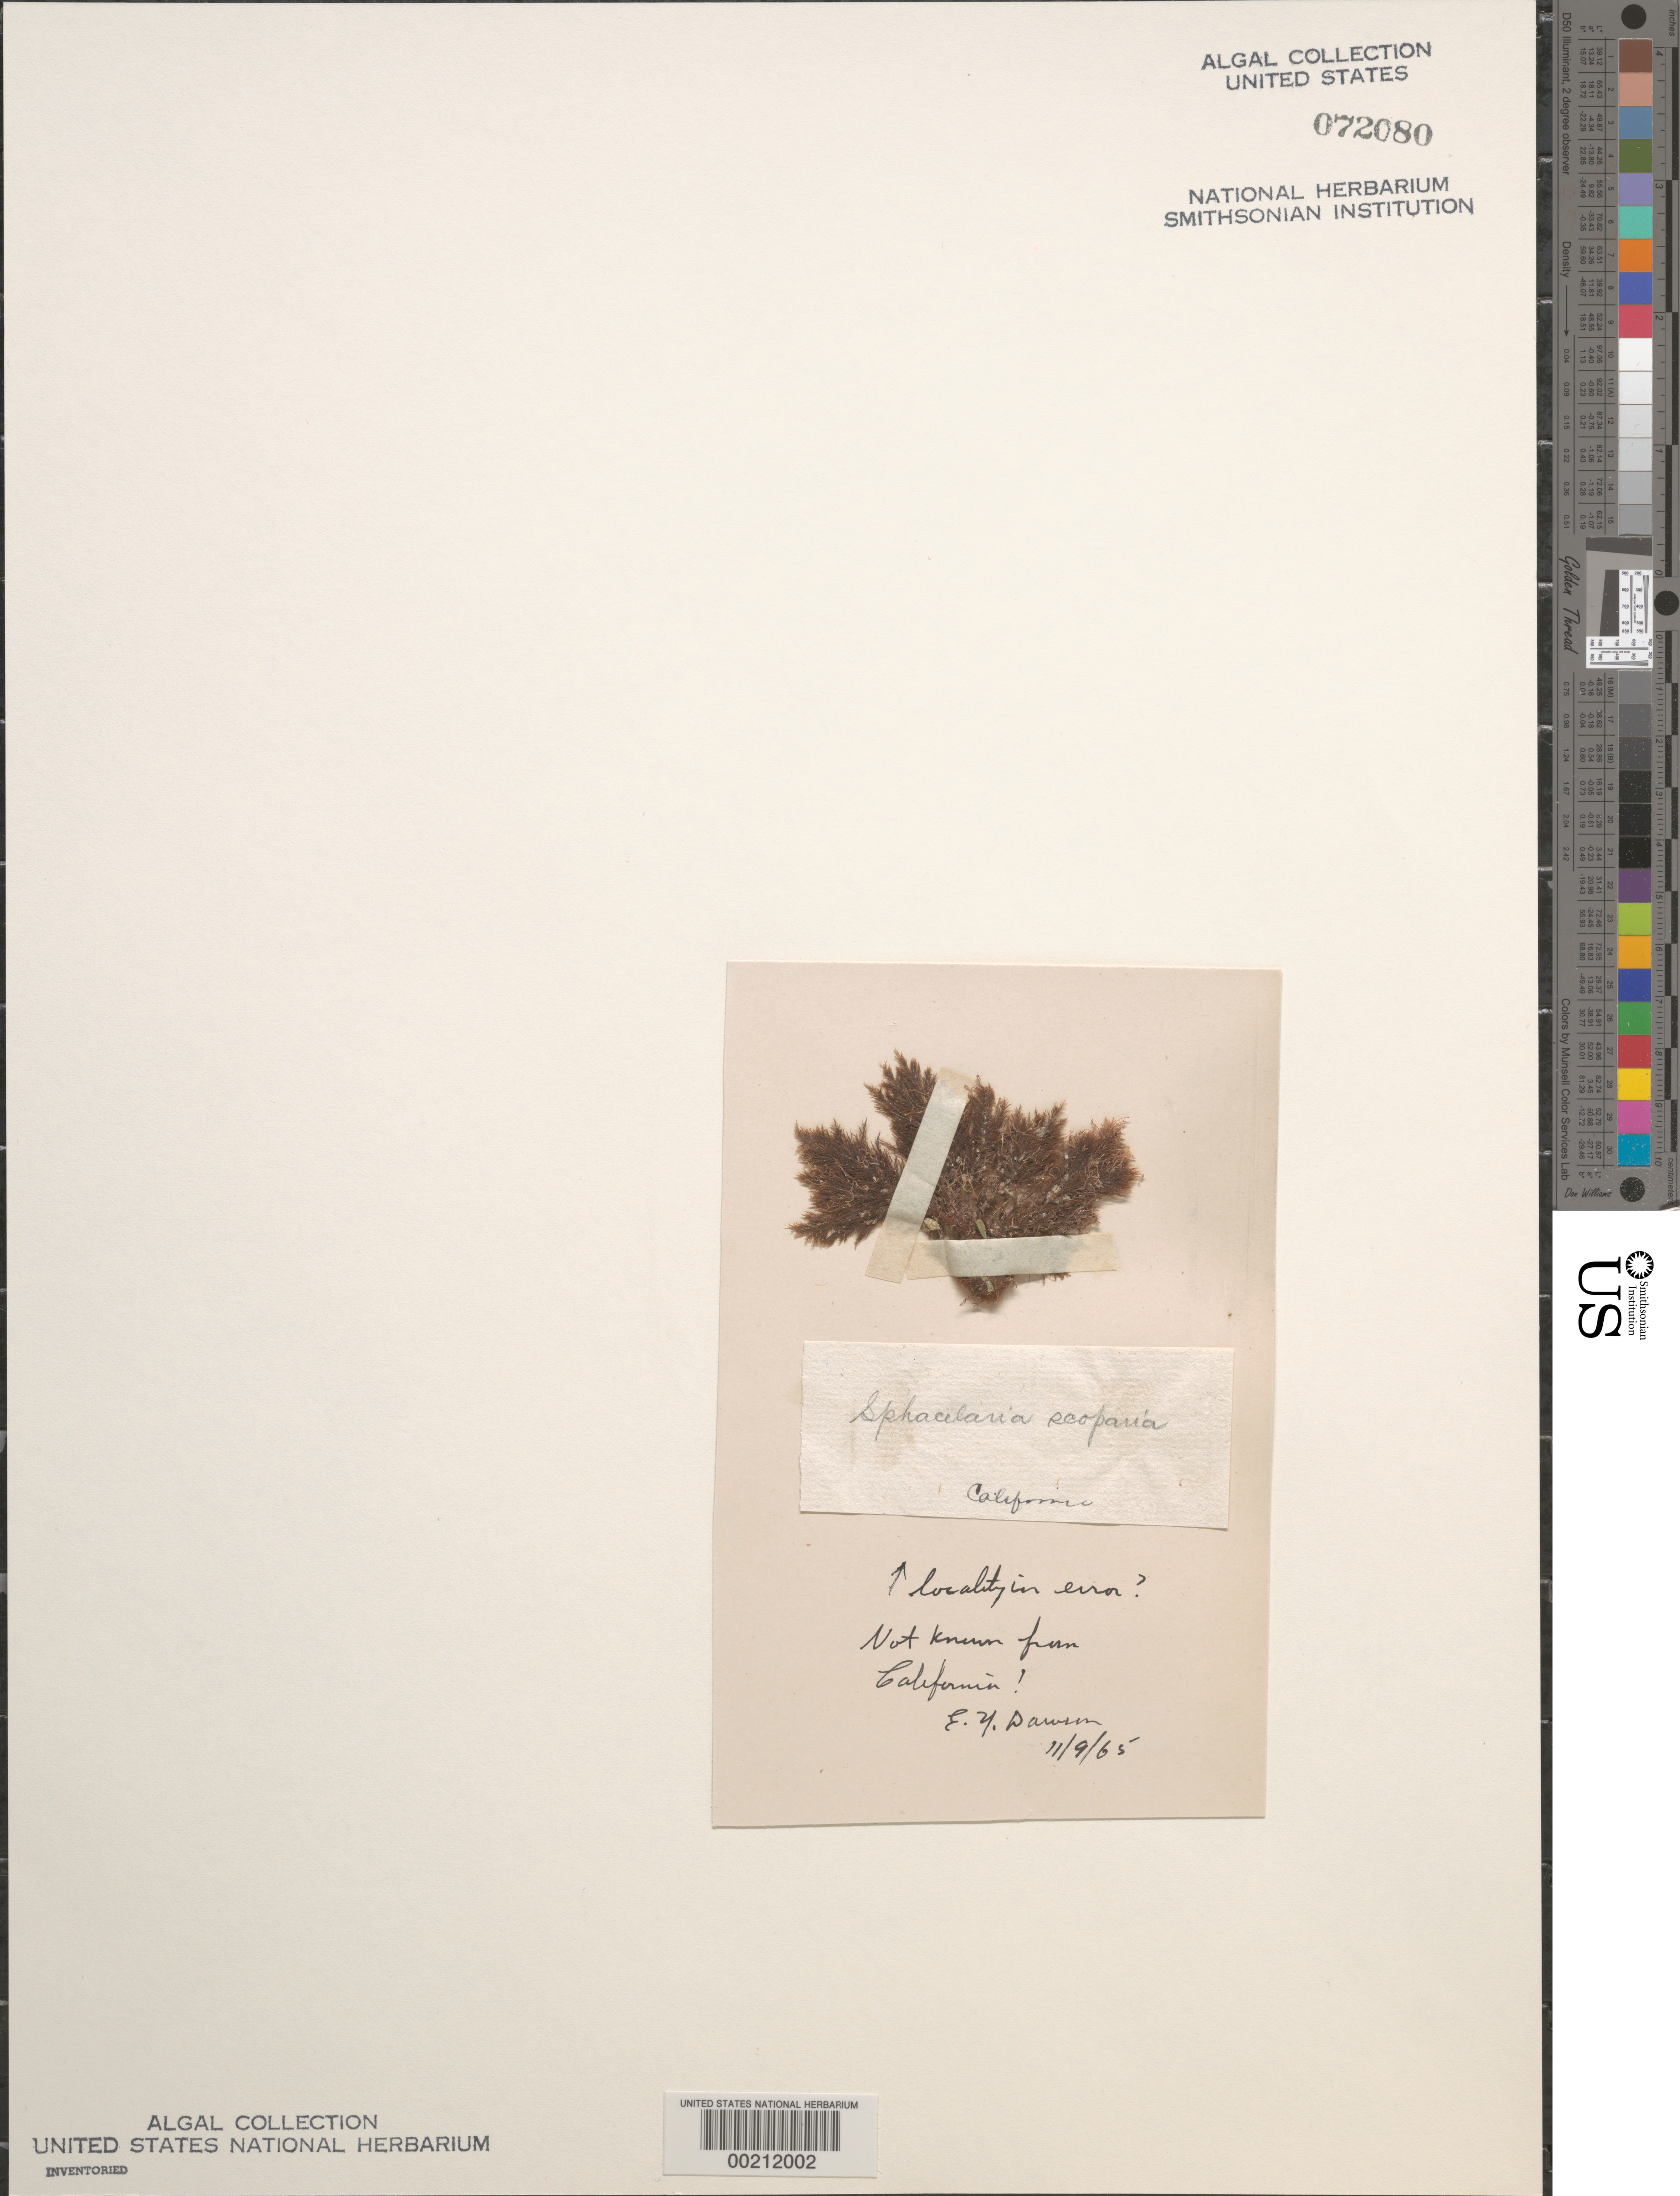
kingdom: Chromista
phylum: Ochrophyta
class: Phaeophyceae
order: Sphacelariales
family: Stypocaulaceae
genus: Halopteris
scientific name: Halopteris scoparia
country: United States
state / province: California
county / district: San Diego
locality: False Bay, San Diego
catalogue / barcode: US 72080